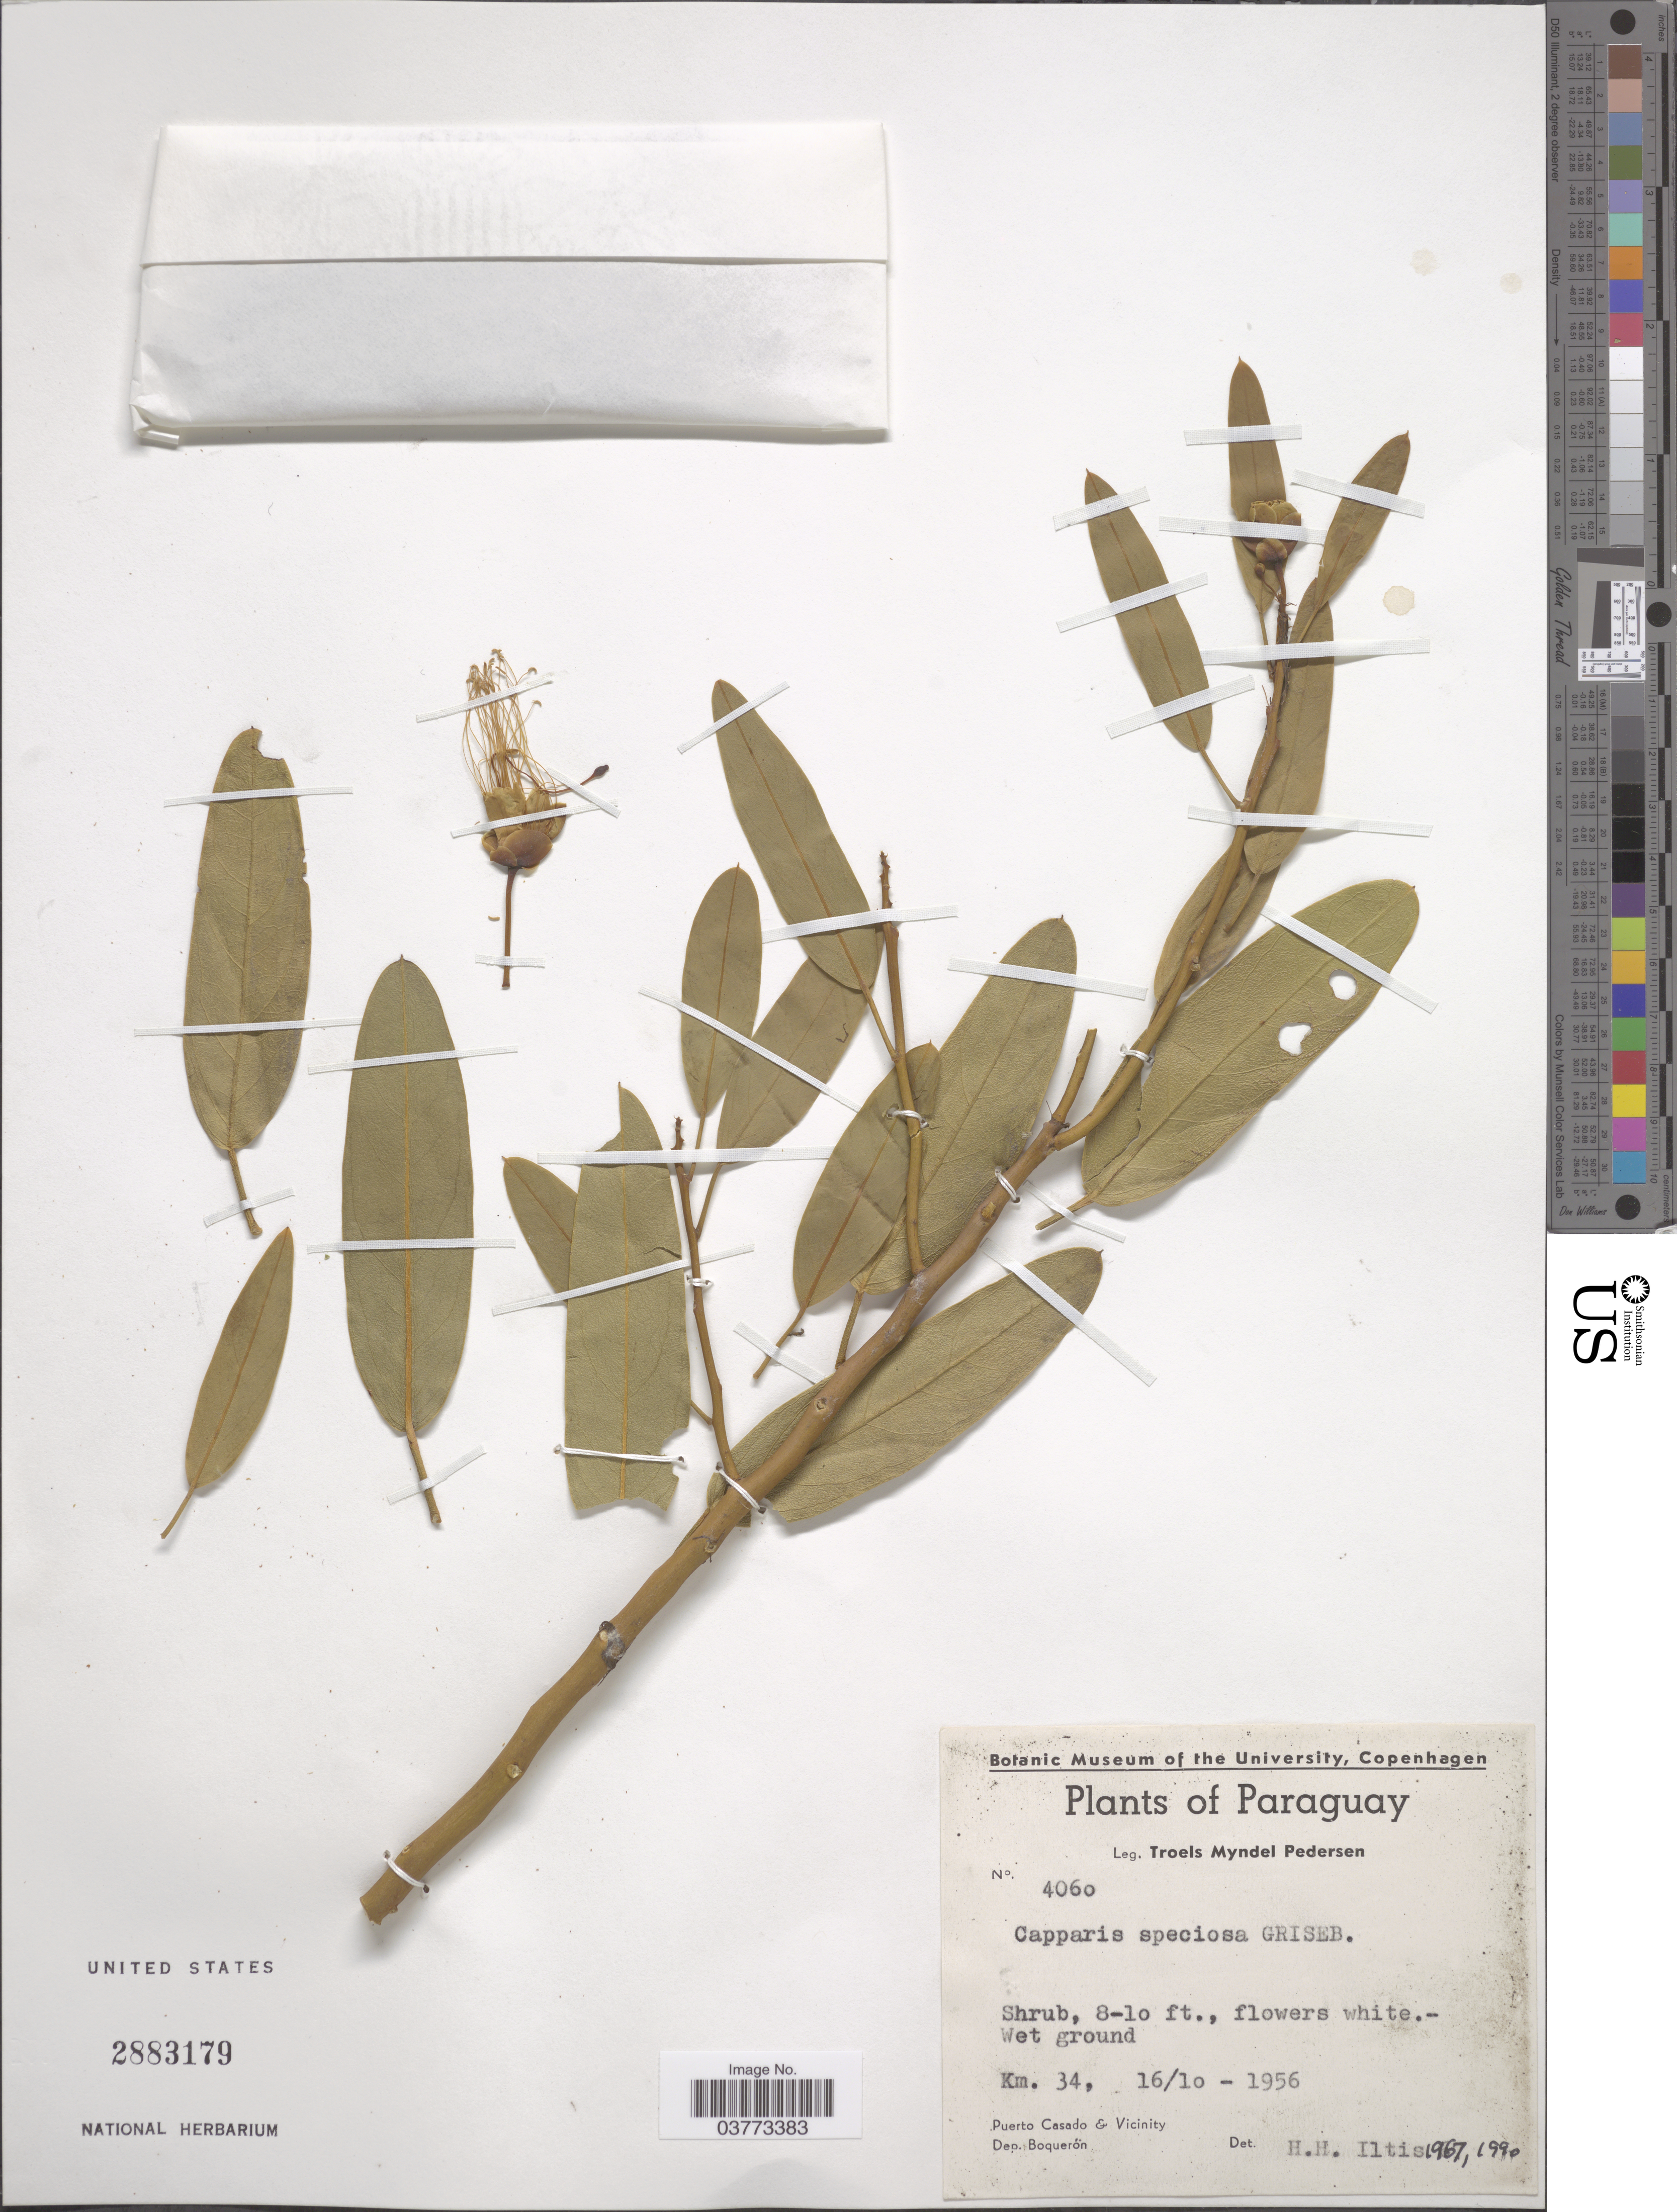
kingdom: Plantae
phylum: Tracheophyta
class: Magnoliopsida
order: Brassicales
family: Capparaceae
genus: Anisocapparis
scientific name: Anisocapparis speciosa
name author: (Griseb.) Cornejo & Iltis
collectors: T. Pederson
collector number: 4060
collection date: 1956-10-16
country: Paraguay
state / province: Boqueron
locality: Km. 34. Puerto Casado & Vicinity. Dep. Boquerón.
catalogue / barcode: US 2883179